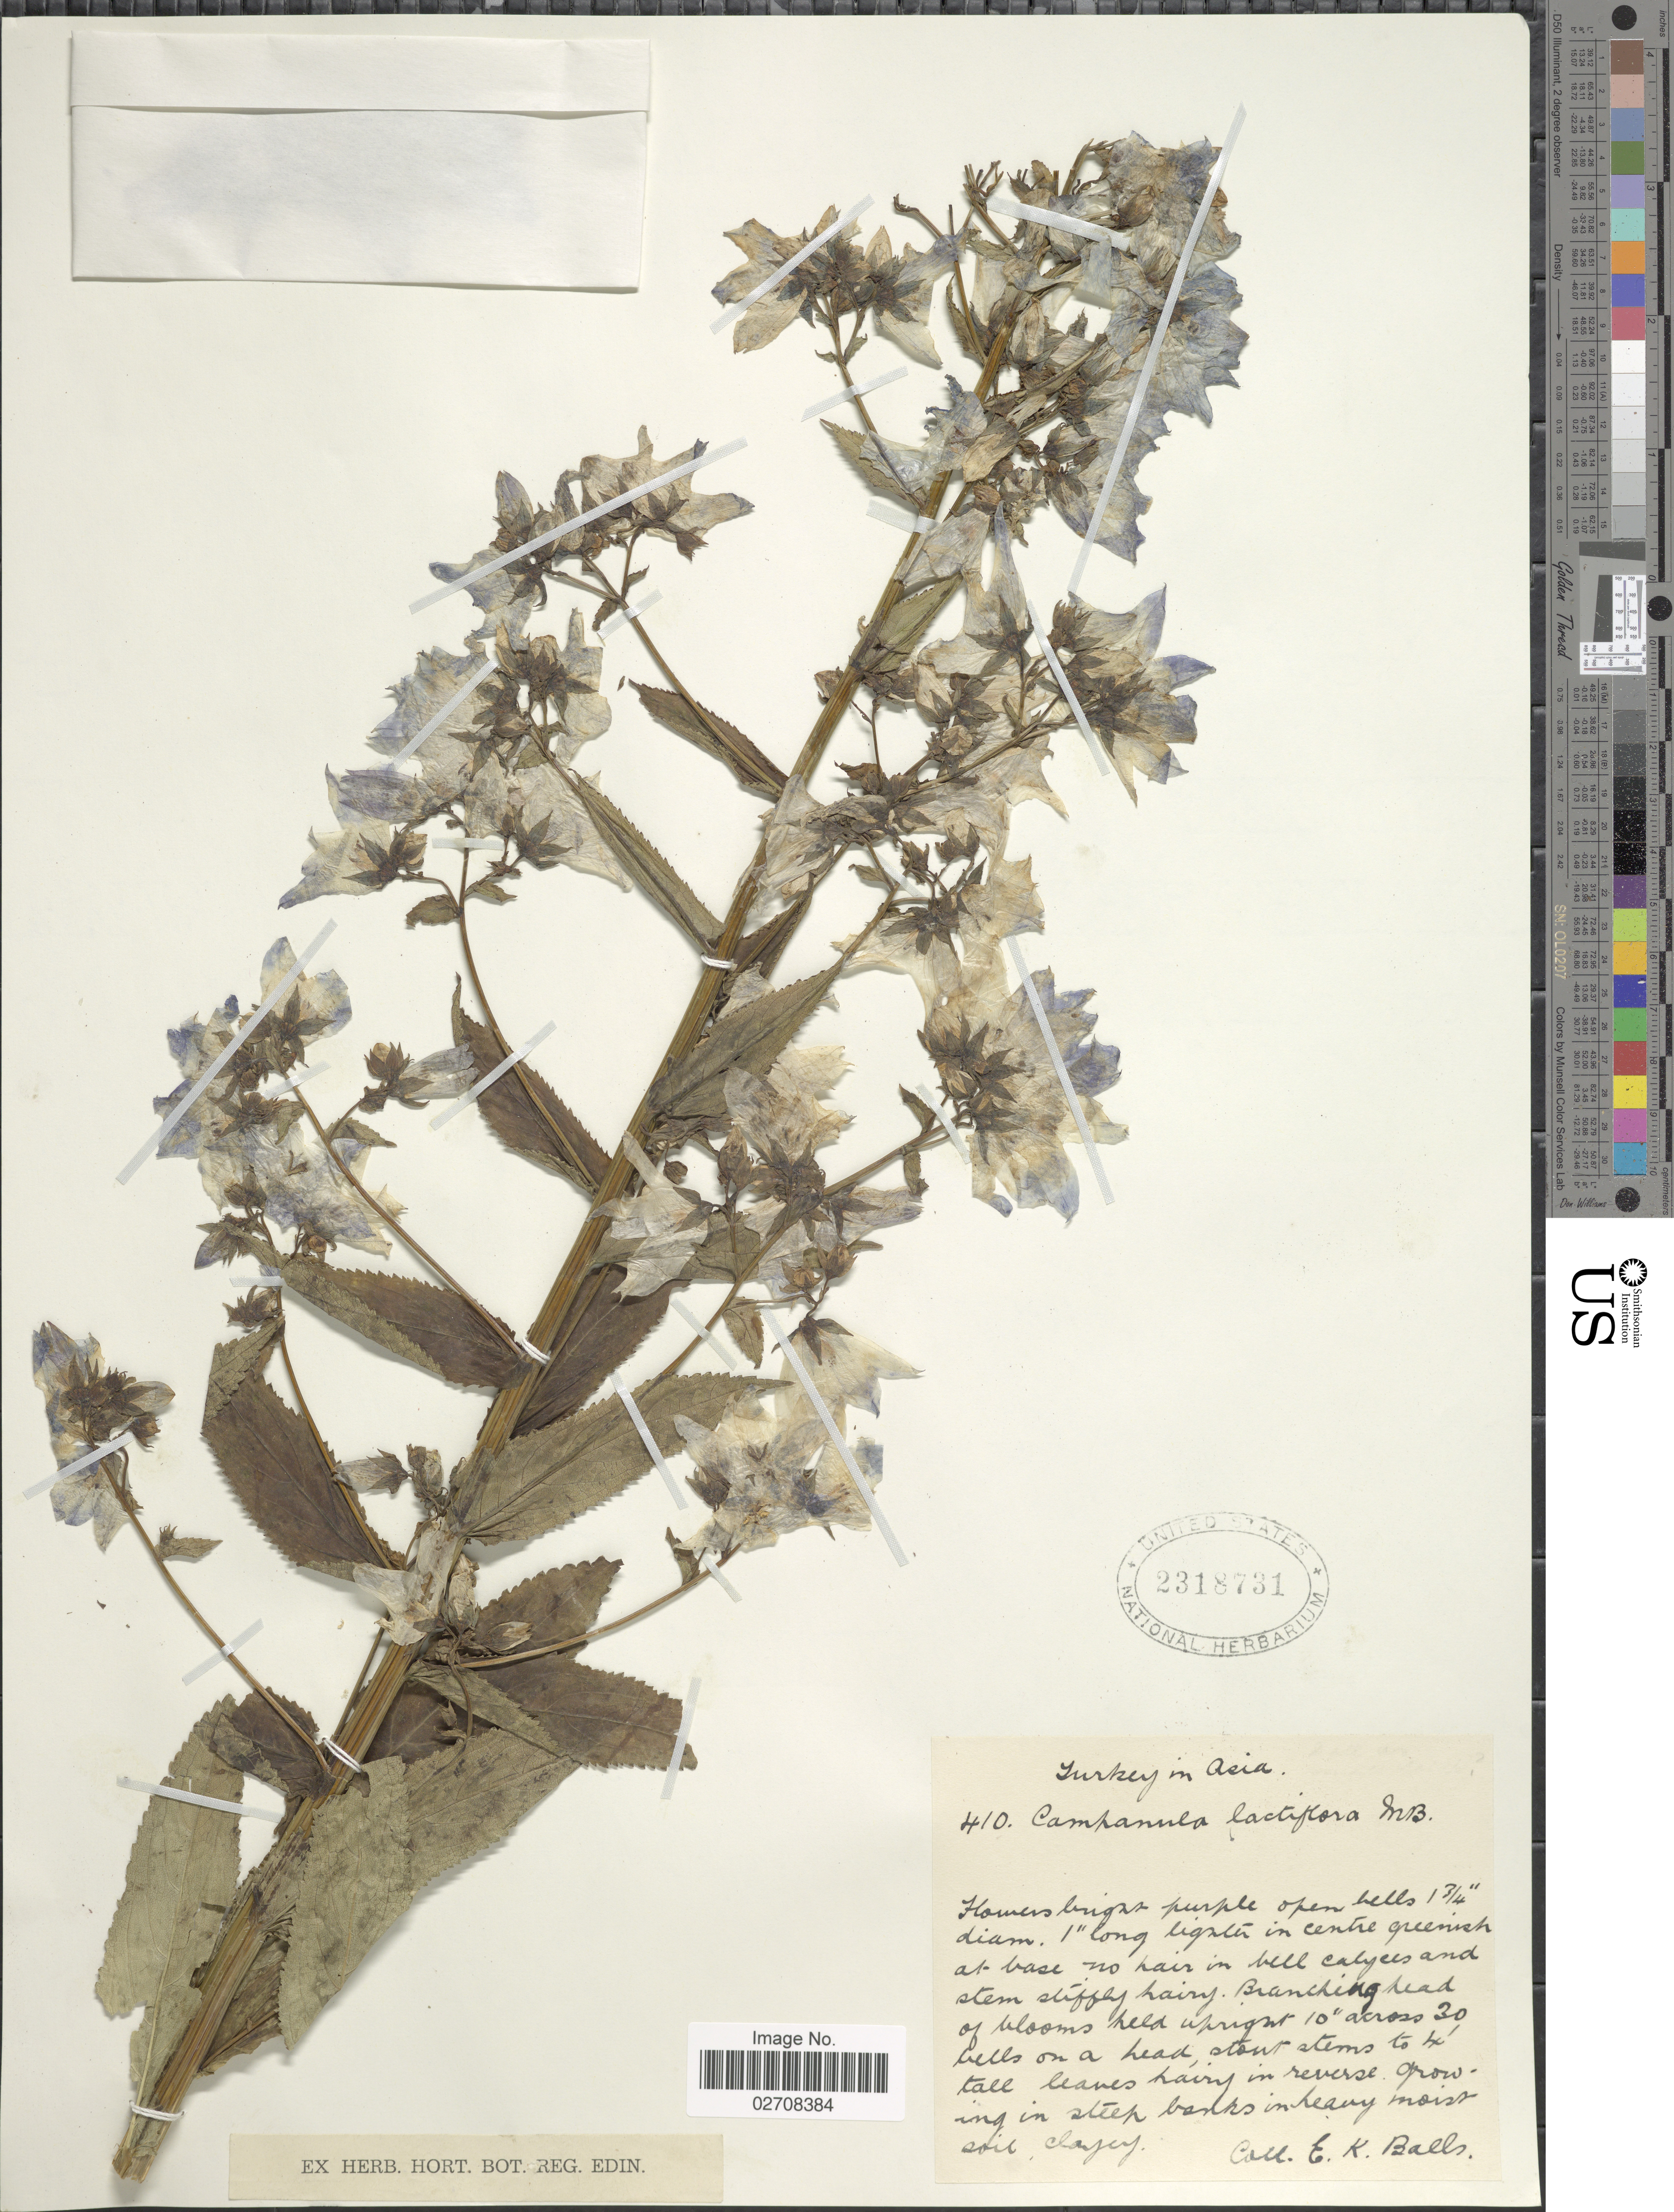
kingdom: Plantae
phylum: Tracheophyta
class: Magnoliopsida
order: Asterales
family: Campanulaceae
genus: Campanula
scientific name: Campanula lactiflora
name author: M. Bieb.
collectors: E. K. Balls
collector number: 410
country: Turkey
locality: Turkey in Asia.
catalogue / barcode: US 2318731